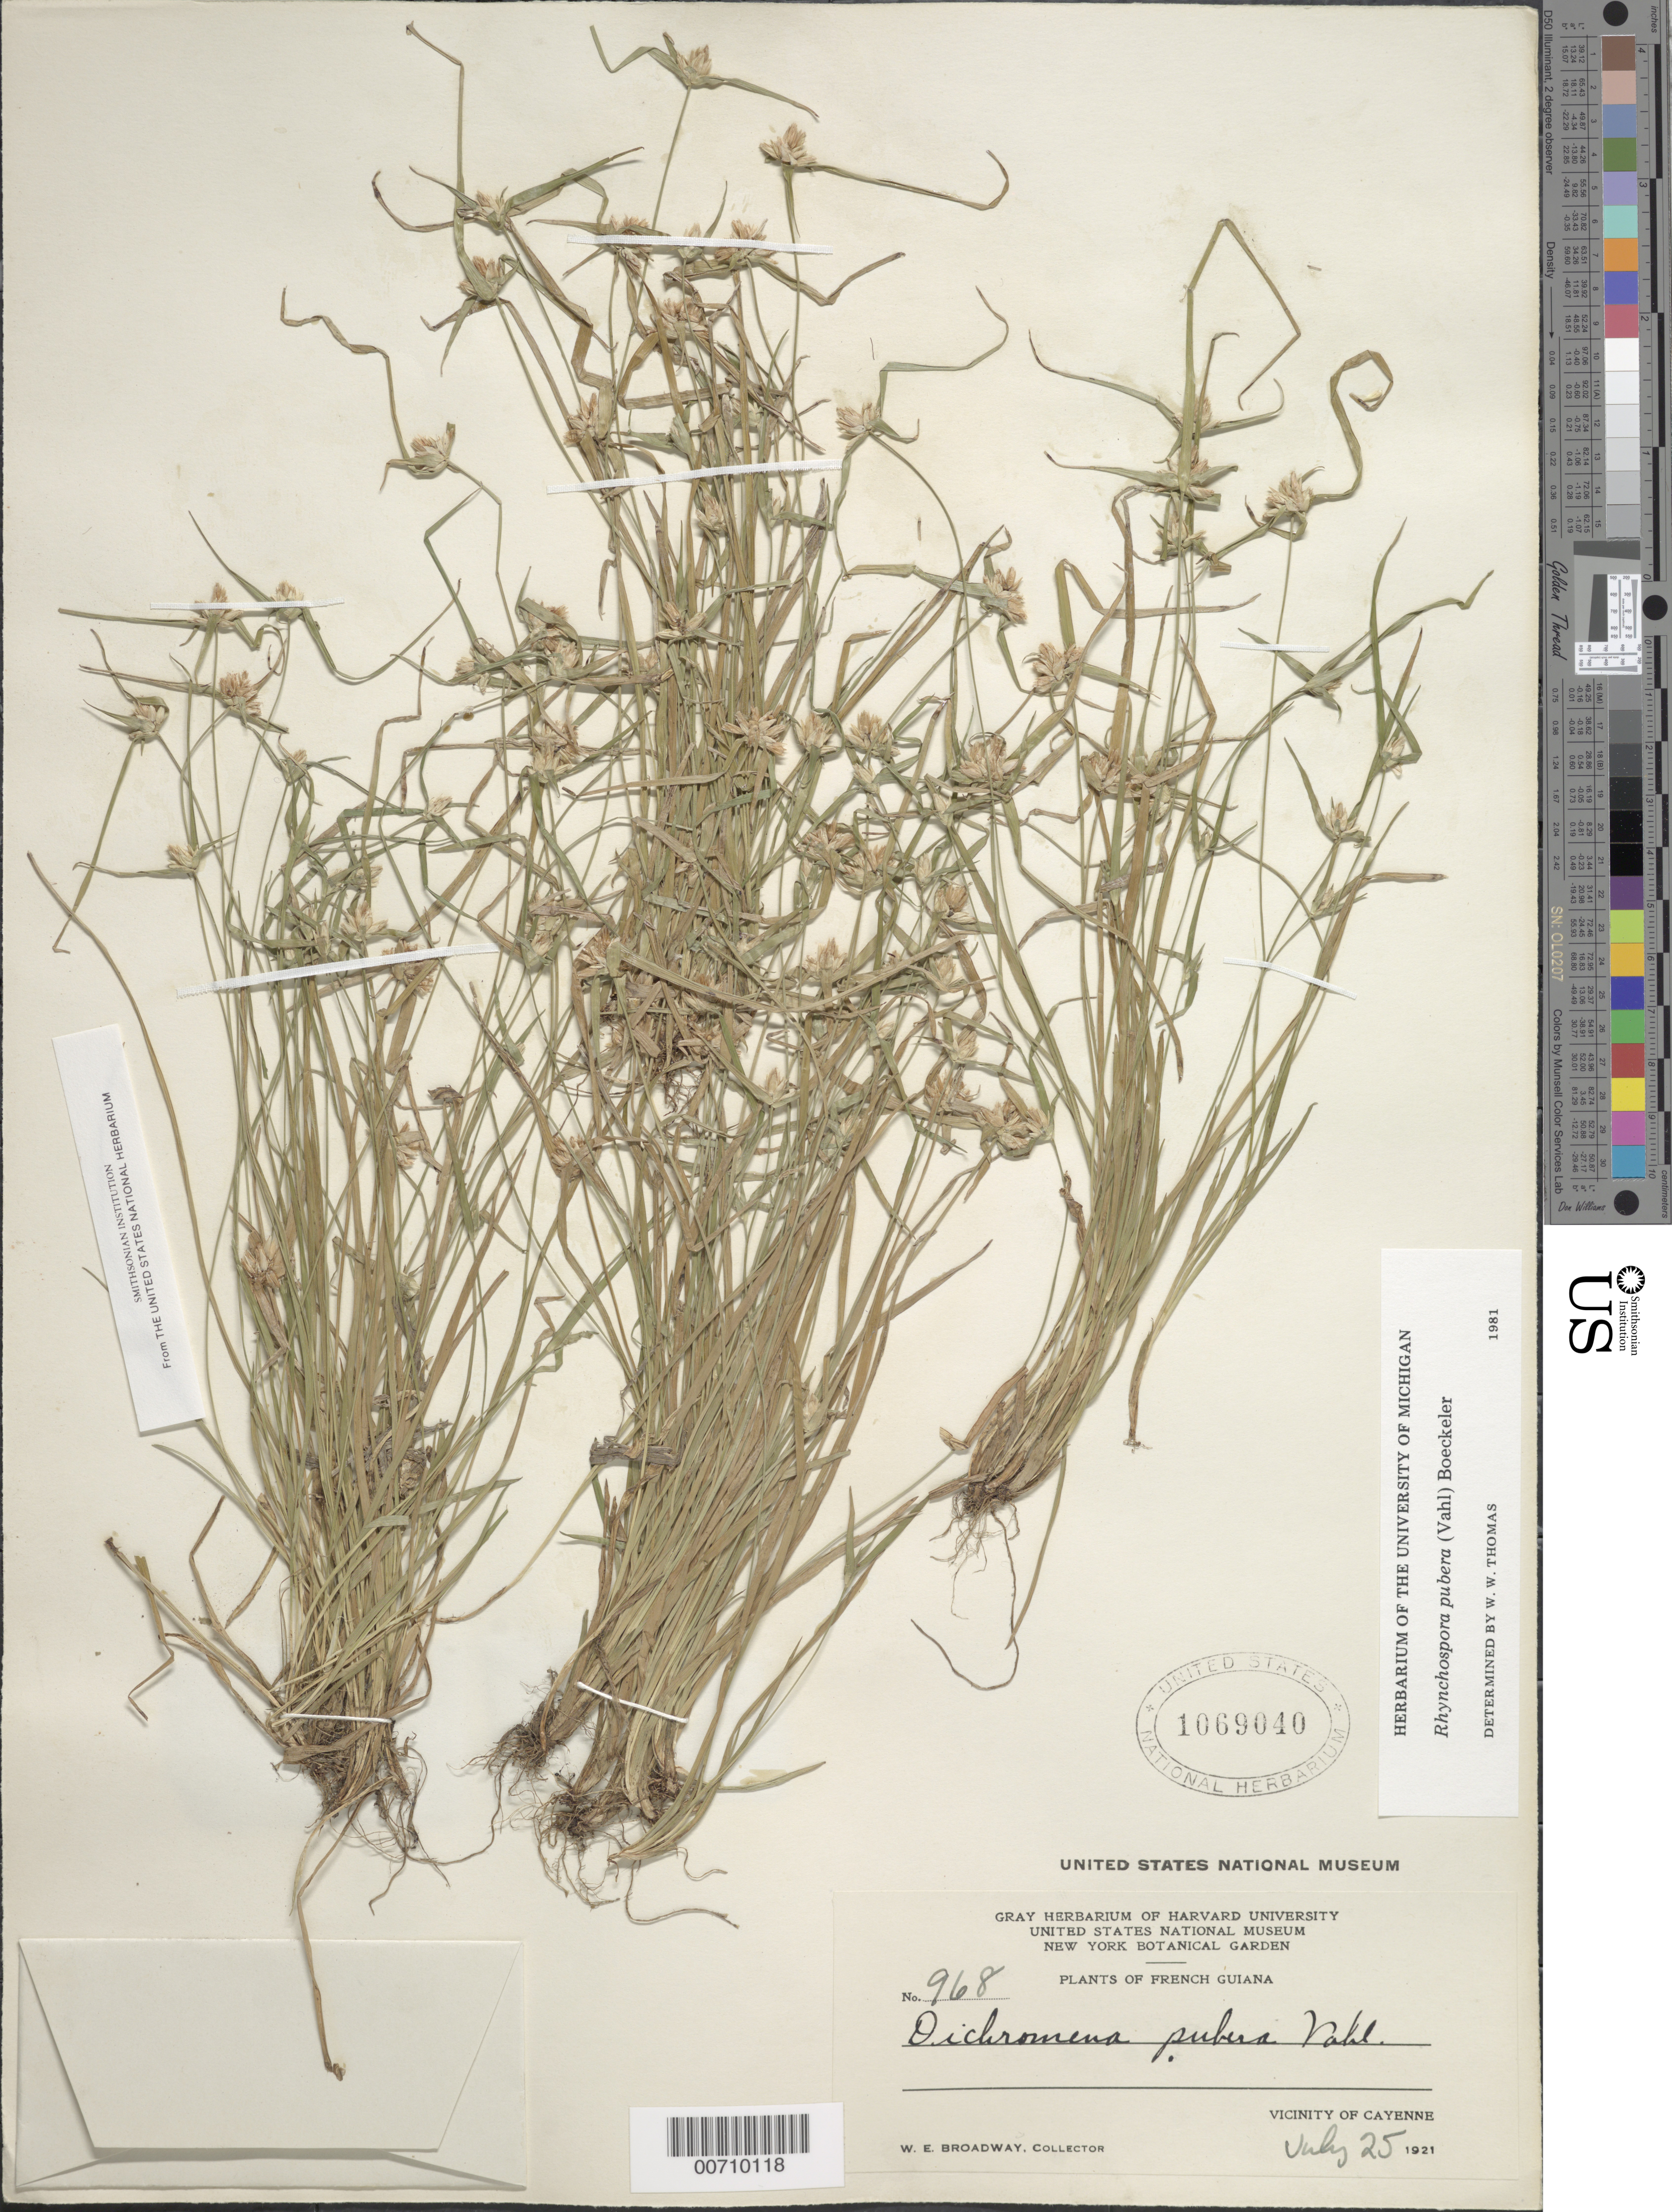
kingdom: Plantae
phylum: Tracheophyta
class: Liliopsida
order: Poales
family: Cyperaceae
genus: Rhynchospora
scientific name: Rhynchospora pubera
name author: (Vahl) Boeckeler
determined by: Thomas, W. W., (NY), New York Botanical Garden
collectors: W. E. Broadway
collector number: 968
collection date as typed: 25-Jul-21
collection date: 1921-07-25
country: French Guiana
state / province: Cayenne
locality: Cayenne, vic.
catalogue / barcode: US 1069040